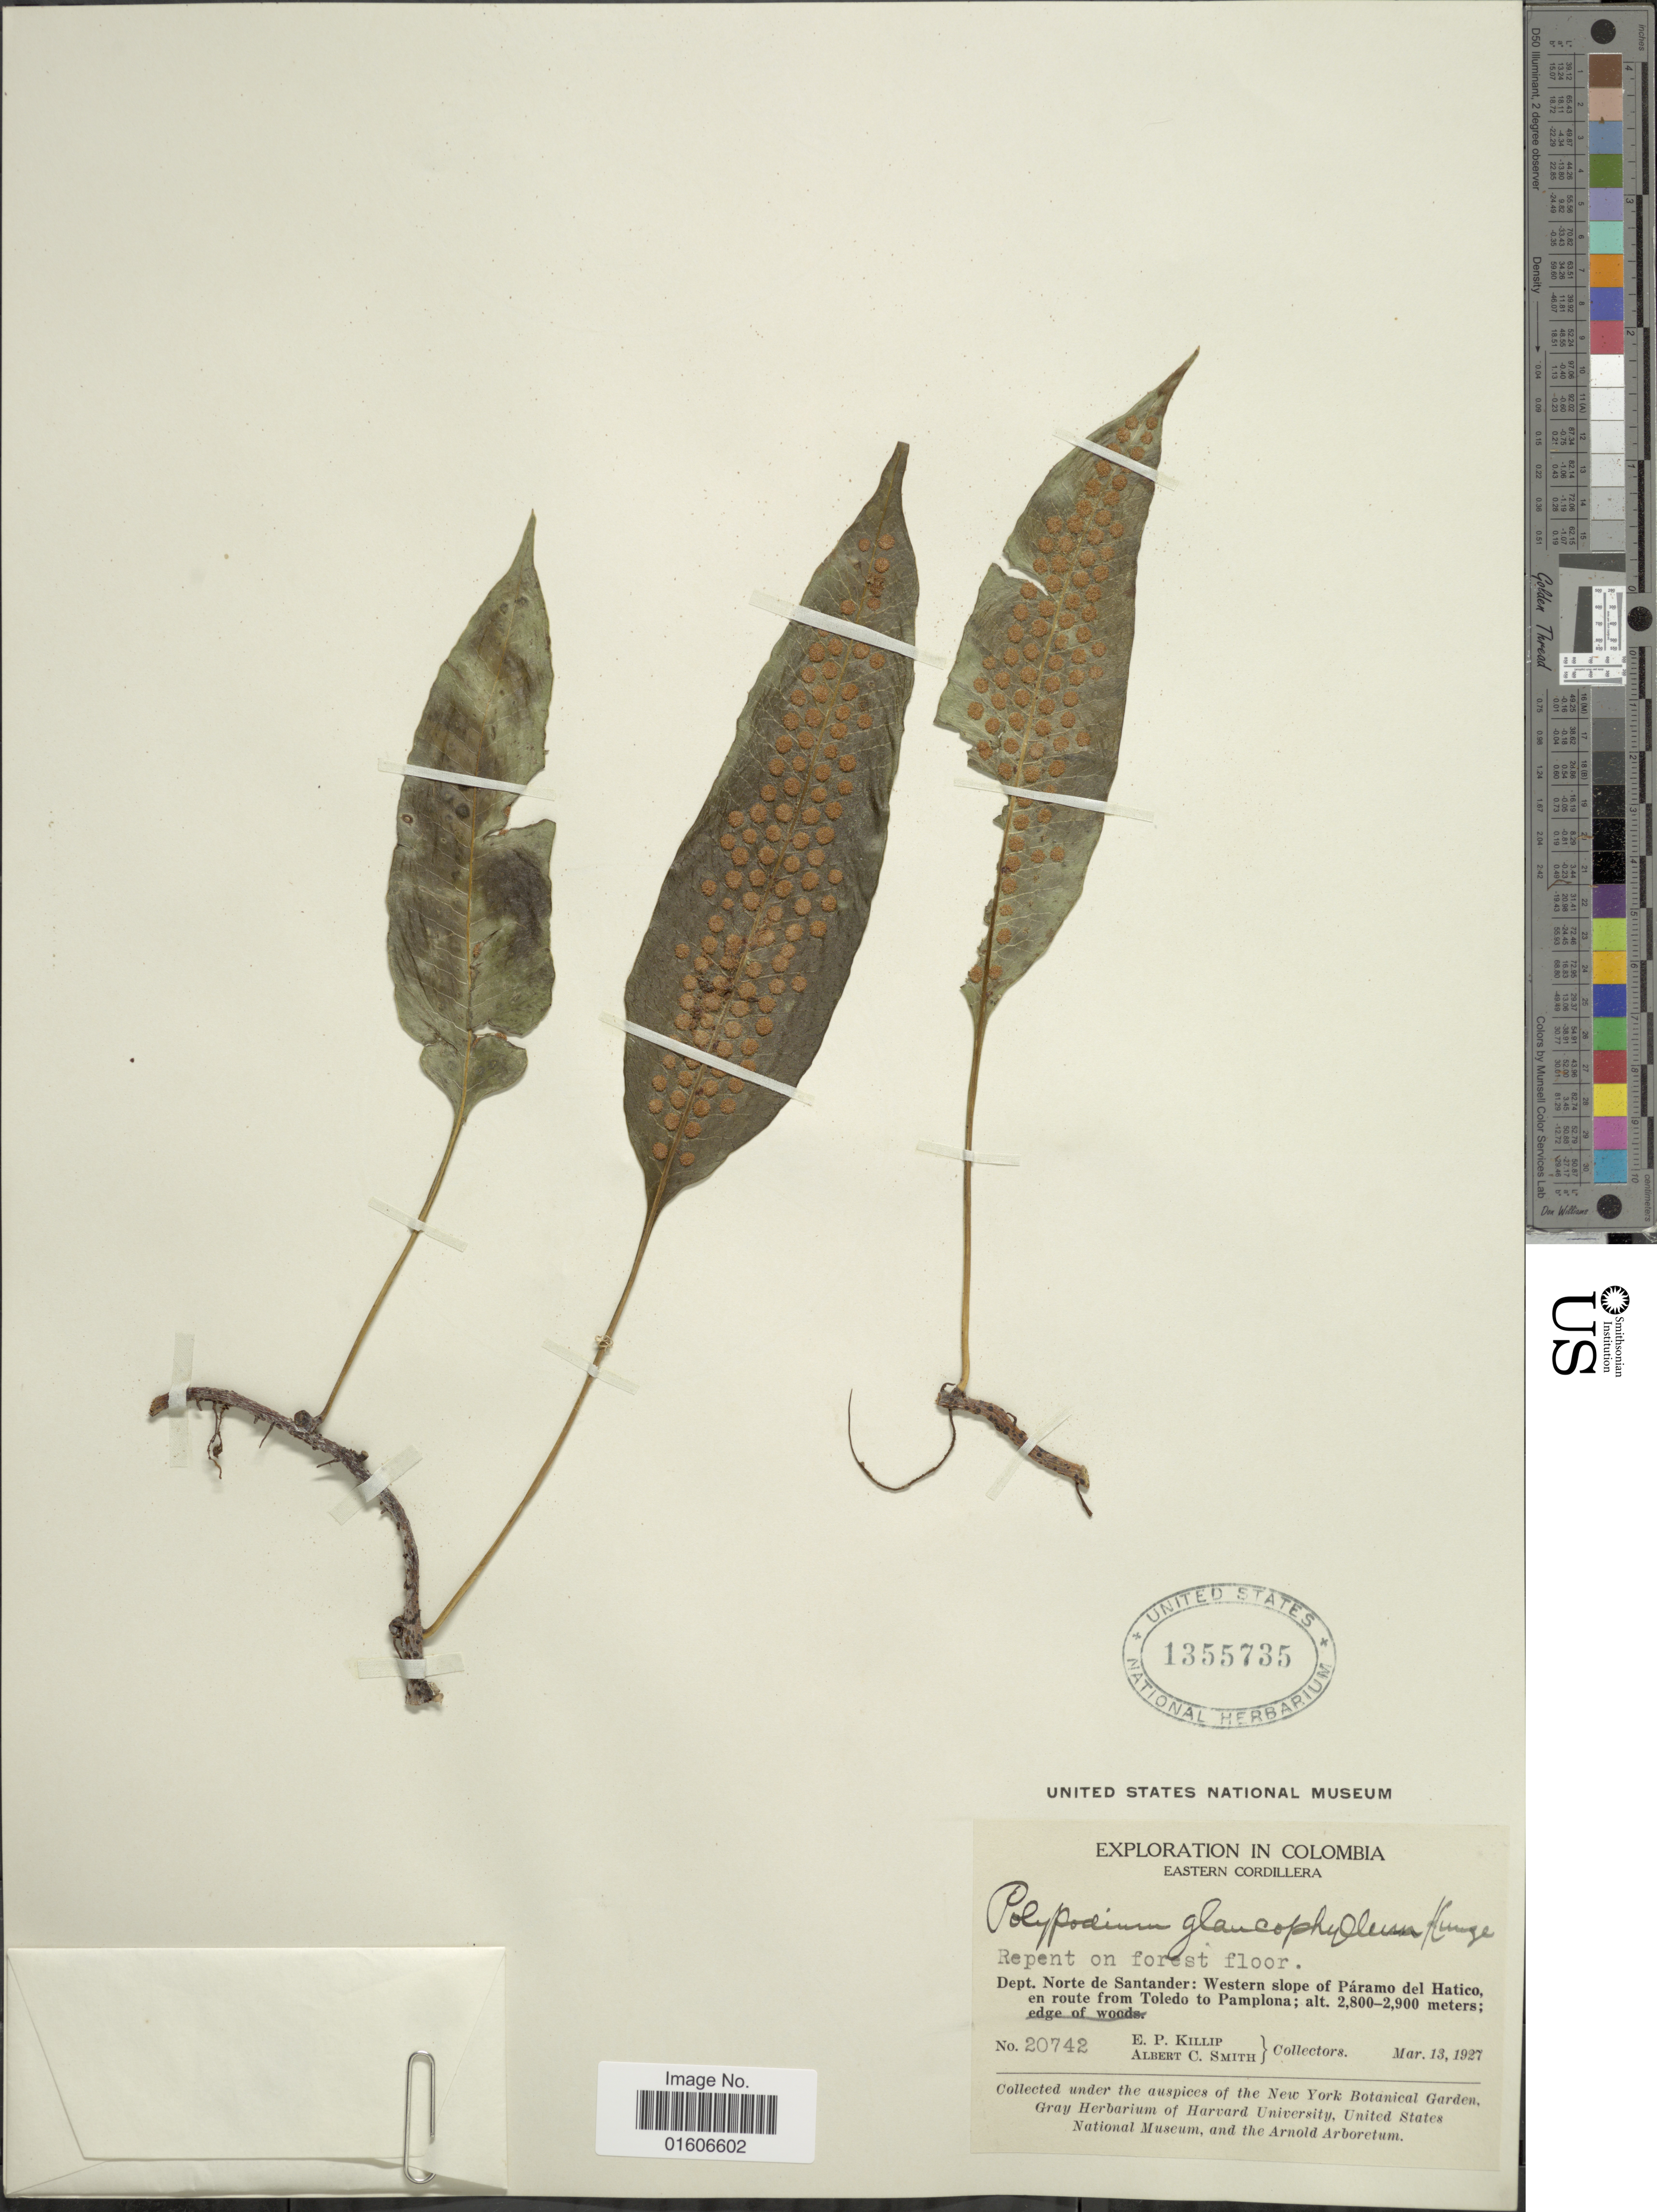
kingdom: Plantae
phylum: Tracheophyta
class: Polypodiopsida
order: Polypodiales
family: Polypodiaceae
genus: Serpocaulon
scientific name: Serpocaulon levigatum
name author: (Cav.) A.R. Sm.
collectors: E. P. Killip & A. C. Smith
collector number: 20742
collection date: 1927-03-13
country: Colombia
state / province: Norte de Santander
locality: Eastern Cordillera. Dept. Norte de Santander: Western slope of Páramo del Hatico, en route from Toledo to Pamplona.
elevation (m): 2800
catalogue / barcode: US 1355735